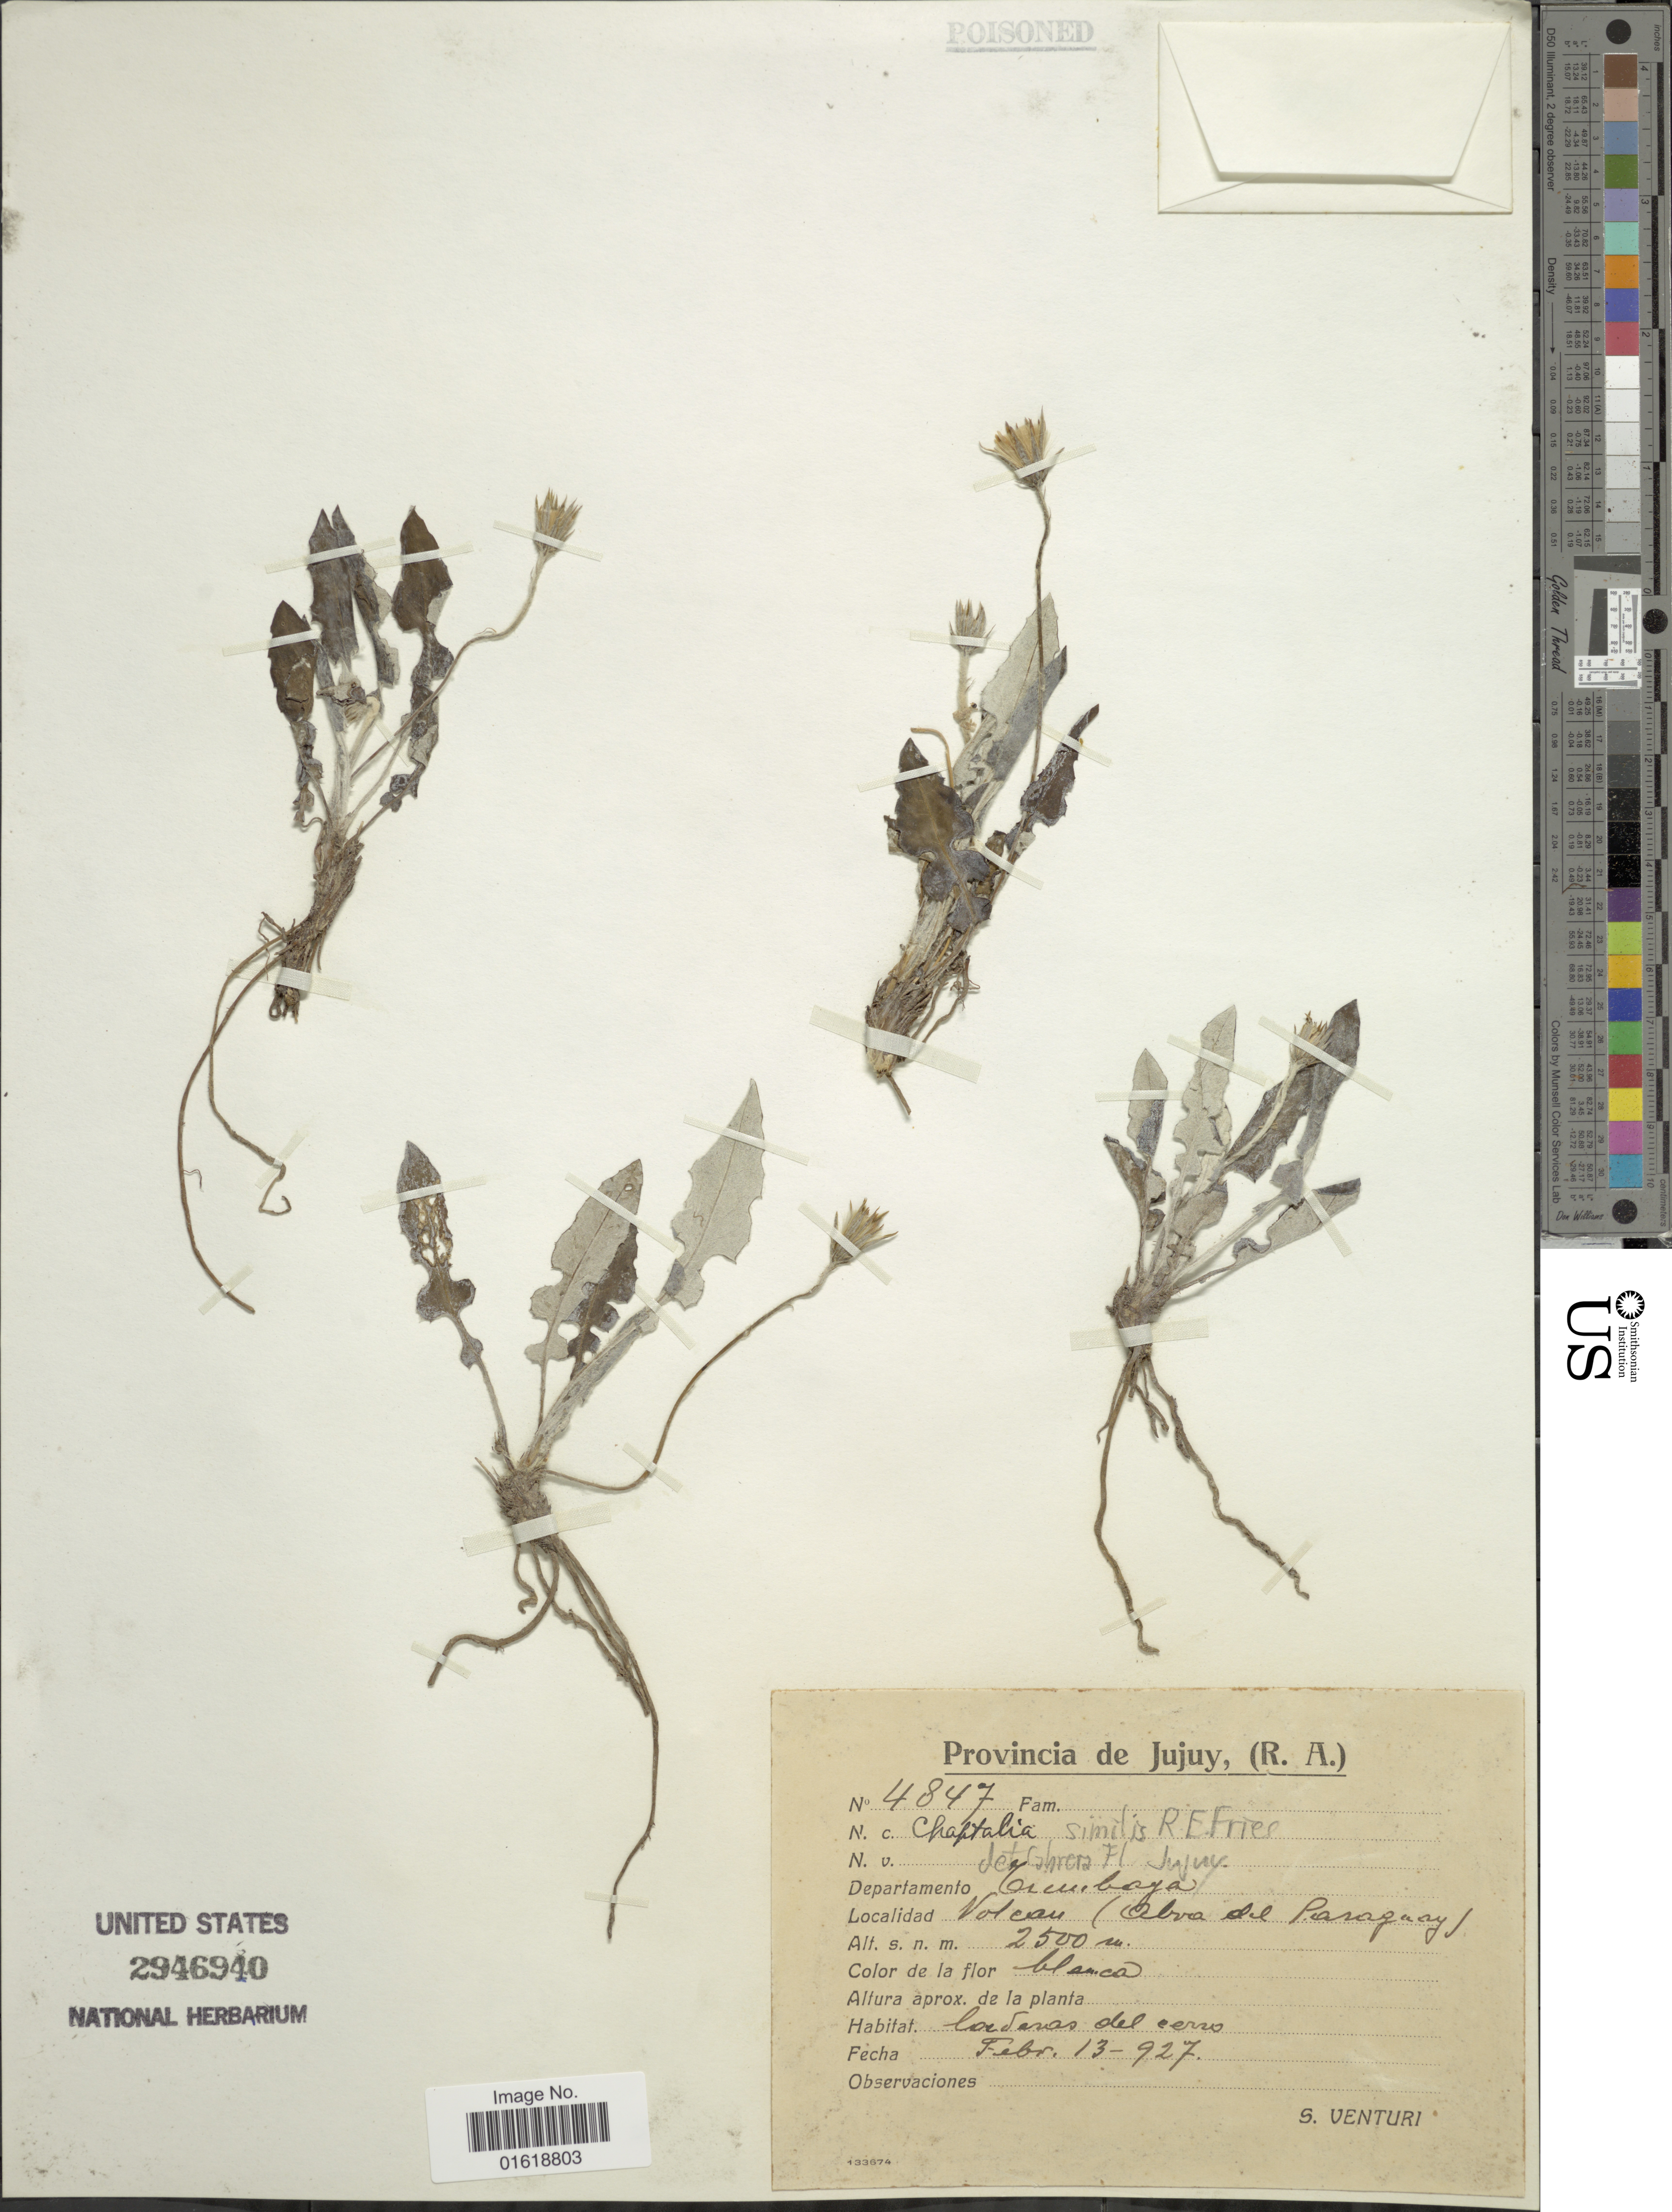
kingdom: Plantae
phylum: Tracheophyta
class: Magnoliopsida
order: Asterales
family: Asteraceae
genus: Chaptalia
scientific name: Chaptalia similis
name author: R.E. Fr.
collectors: S. Venturi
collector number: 4847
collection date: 1927-02-13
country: Argentina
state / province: Jujuy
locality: Departamento Tumbaya. Volcan (Abra del Paraguay).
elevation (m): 2500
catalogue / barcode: US 2946940